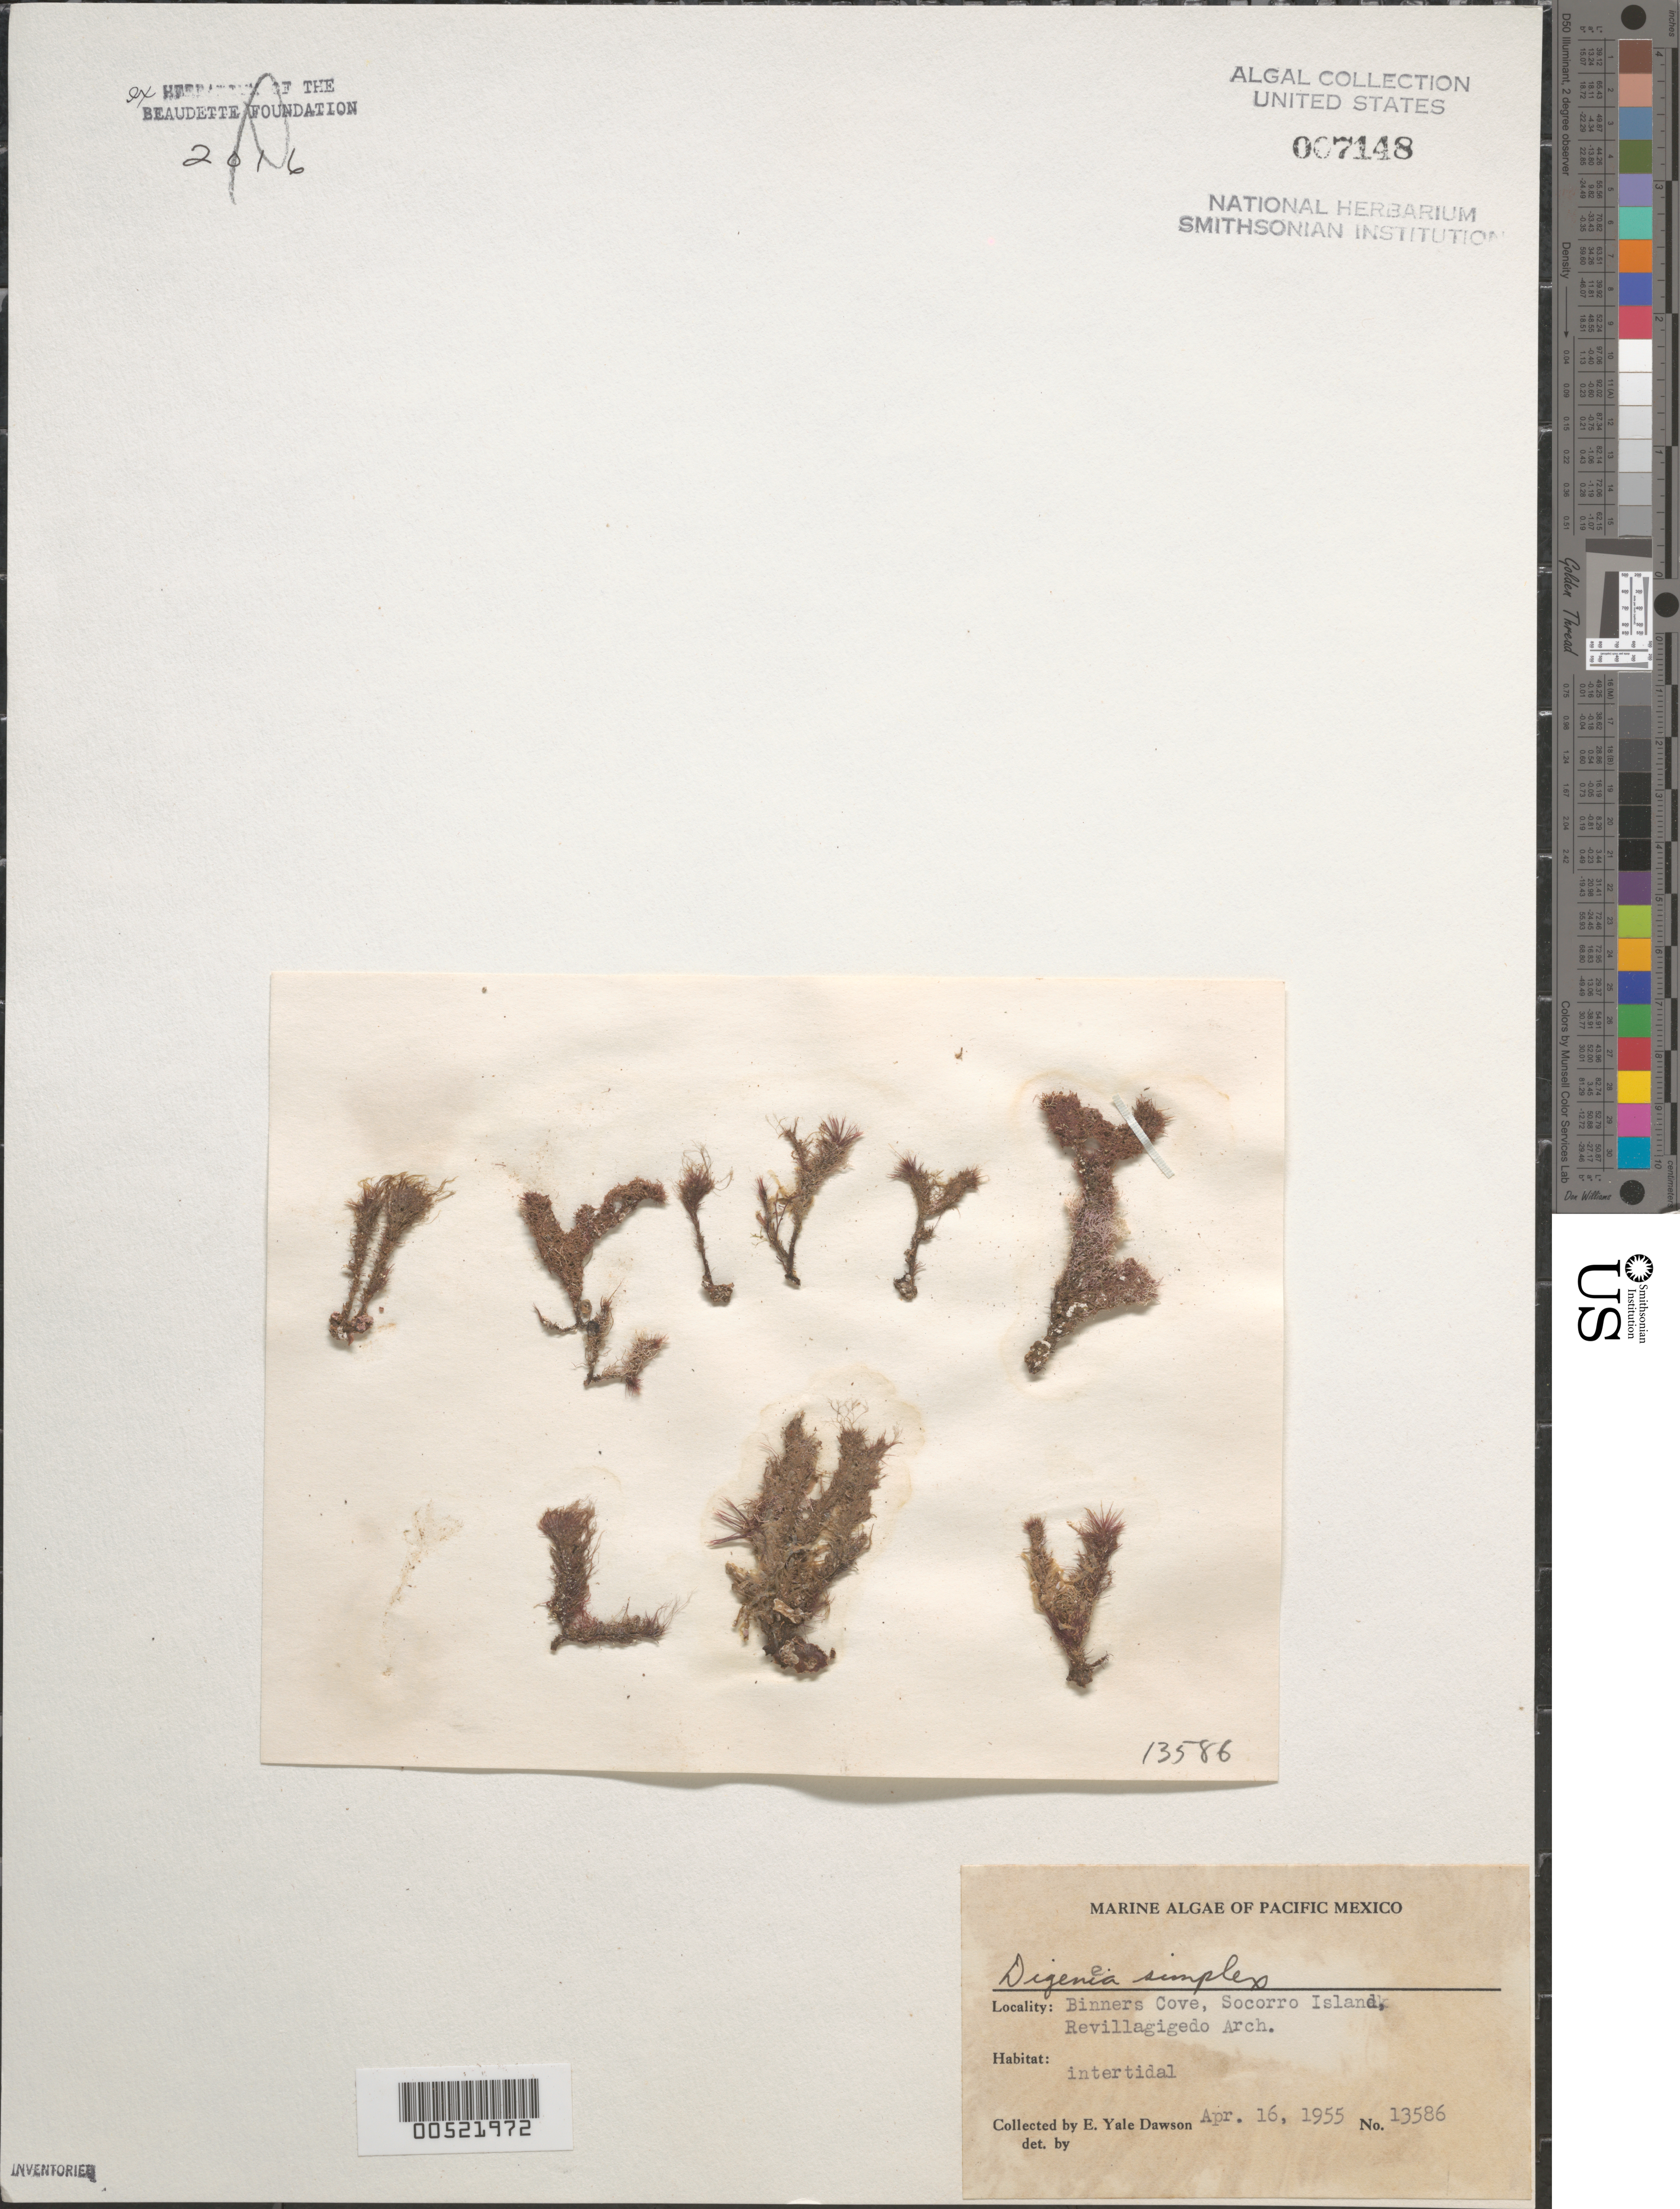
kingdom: Plantae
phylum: Rhodophyta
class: Florideophyceae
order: Ceramiales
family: Rhodomelaceae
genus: Digenea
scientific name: Digenea simplex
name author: (Wulfen) C. Agardh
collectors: E. Y. Dawson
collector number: EYD 13586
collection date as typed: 16 Apr 1955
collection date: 1955-04-16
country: Mexico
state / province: Colima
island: Isla Socorro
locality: Binners Cove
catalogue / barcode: US 7148